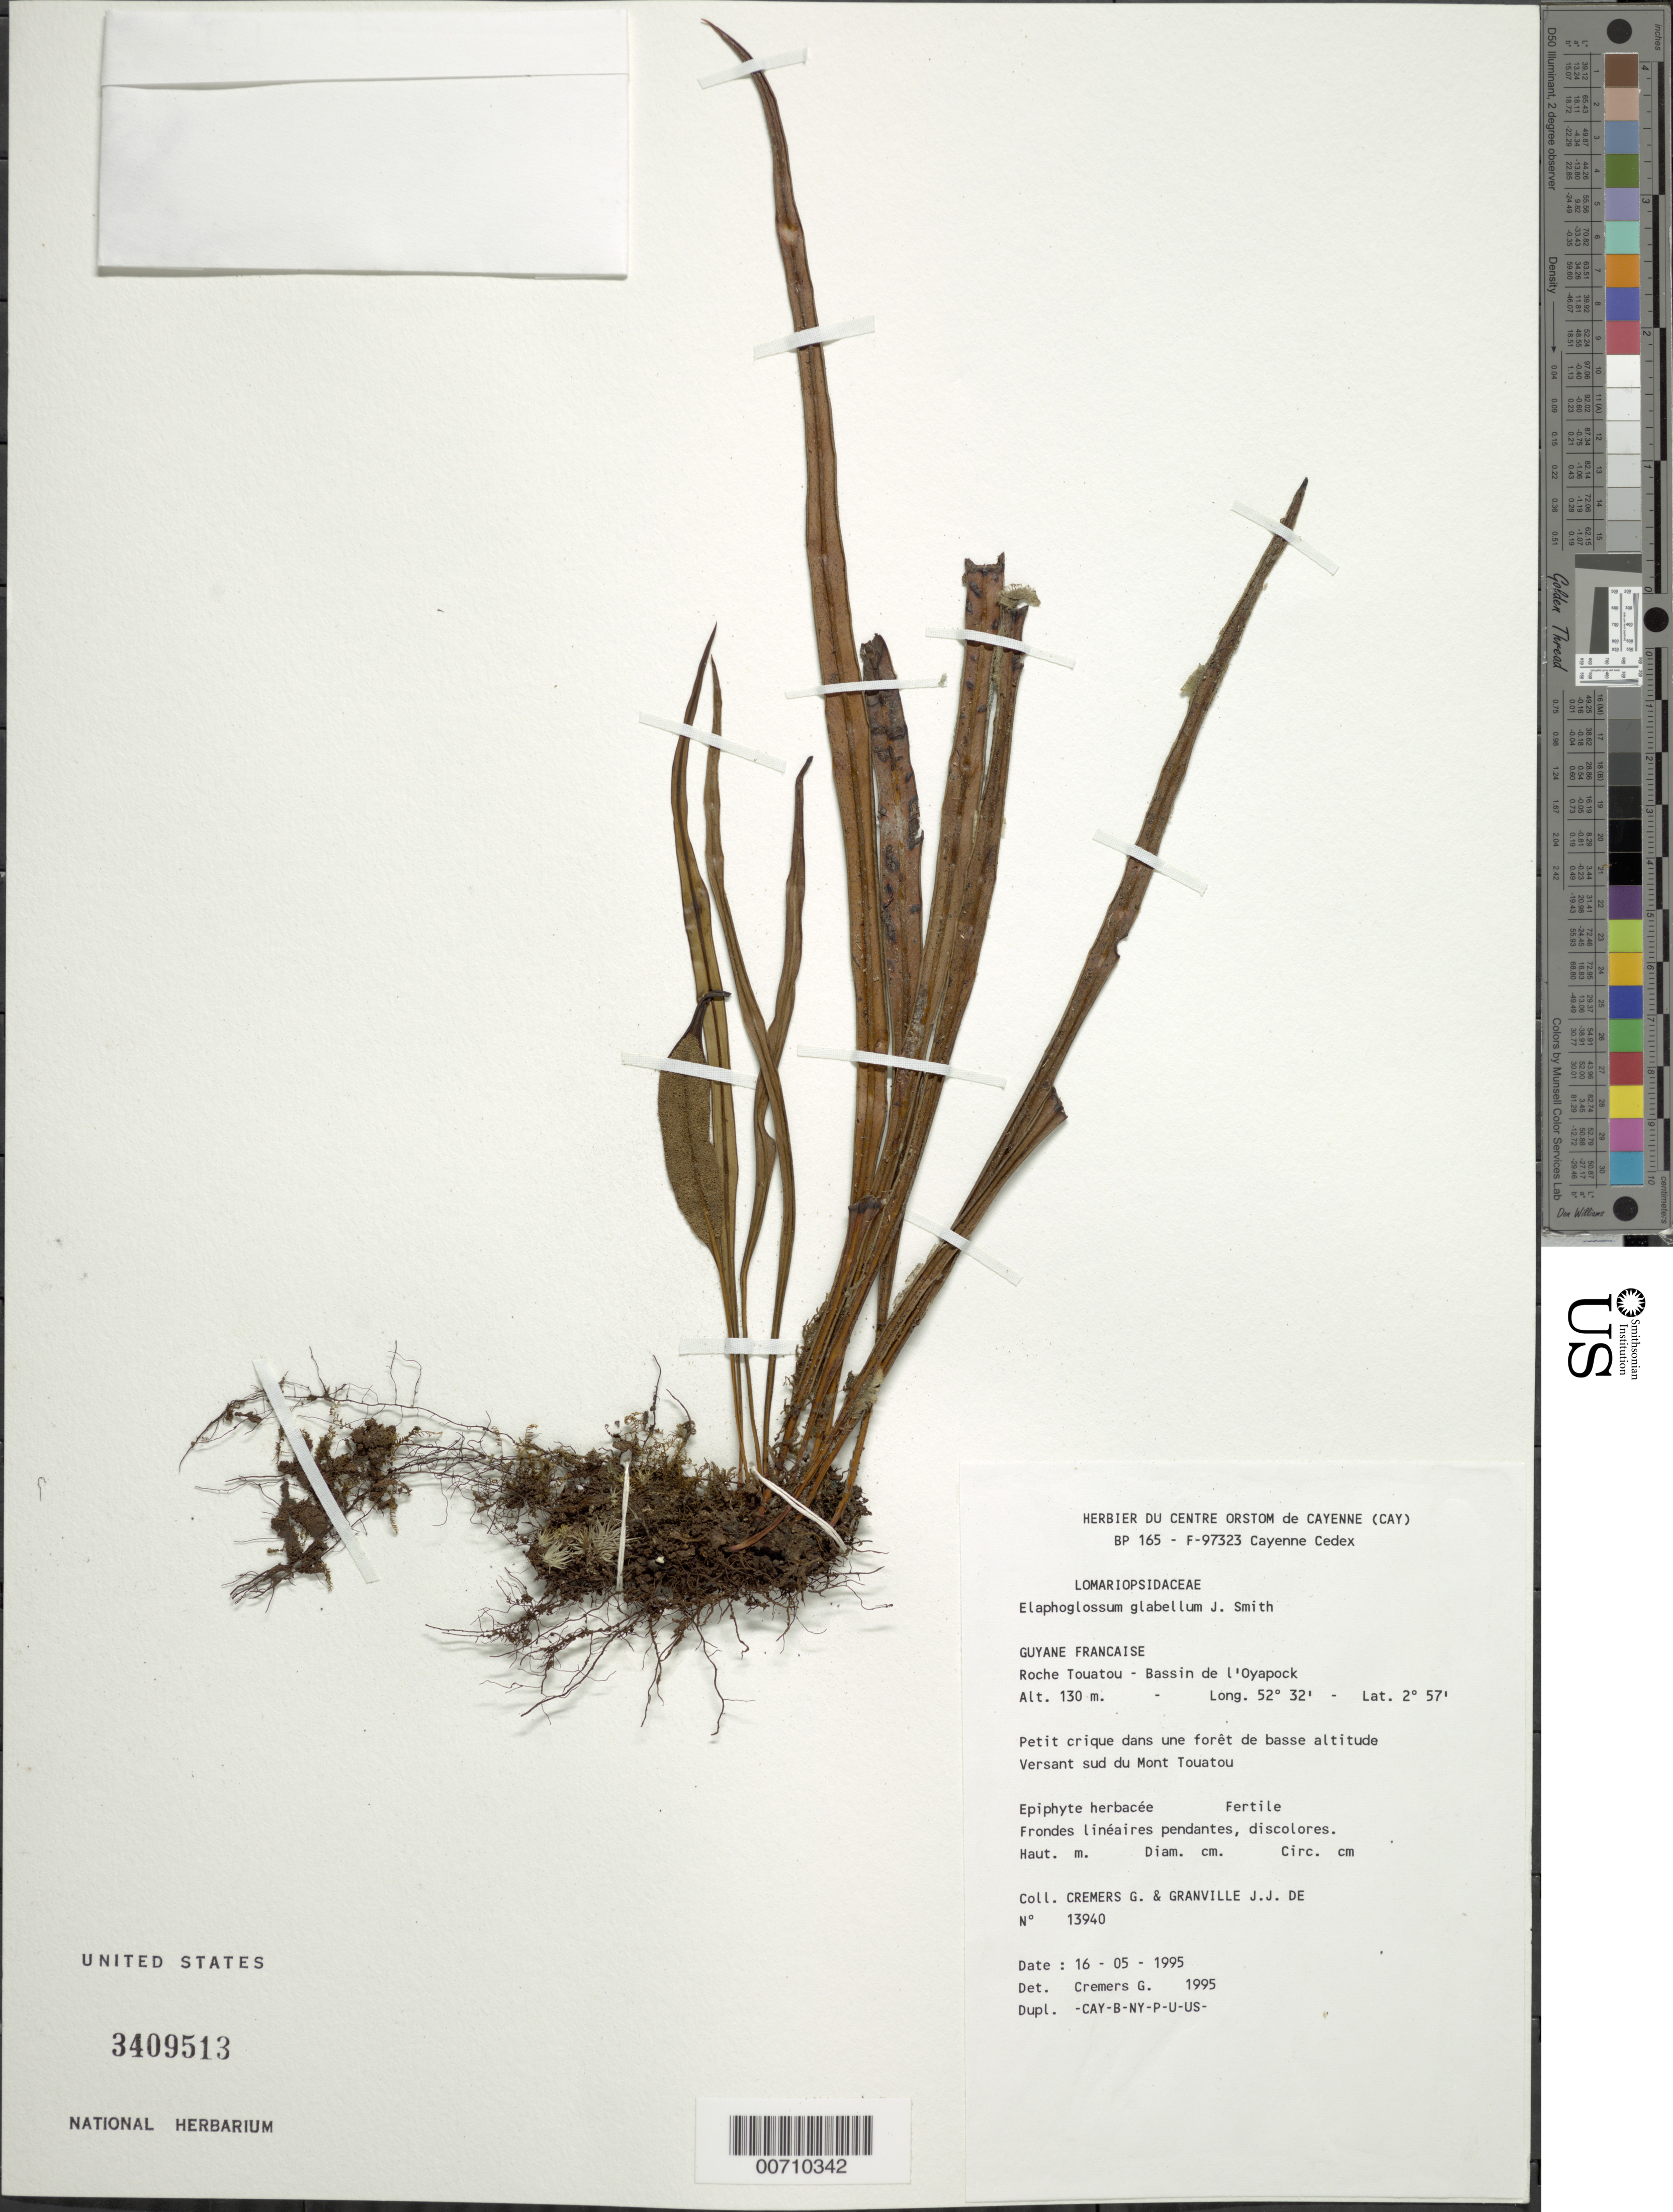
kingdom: Plantae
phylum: Tracheophyta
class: Polypodiopsida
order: Polypodiales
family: Dryopteridaceae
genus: Elaphoglossum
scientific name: Elaphoglossum glabellum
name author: J. Sm.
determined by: Cremers, Georges A.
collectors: G. Cremers & J.-J. de Granville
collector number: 13940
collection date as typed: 16-May-95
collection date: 1995-05-16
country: French Guiana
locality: Roche Touatou, Bassin de l'Oyapock, versant sud du Mont Touatou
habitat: Small creek in low forest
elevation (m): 130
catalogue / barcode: US 3409513